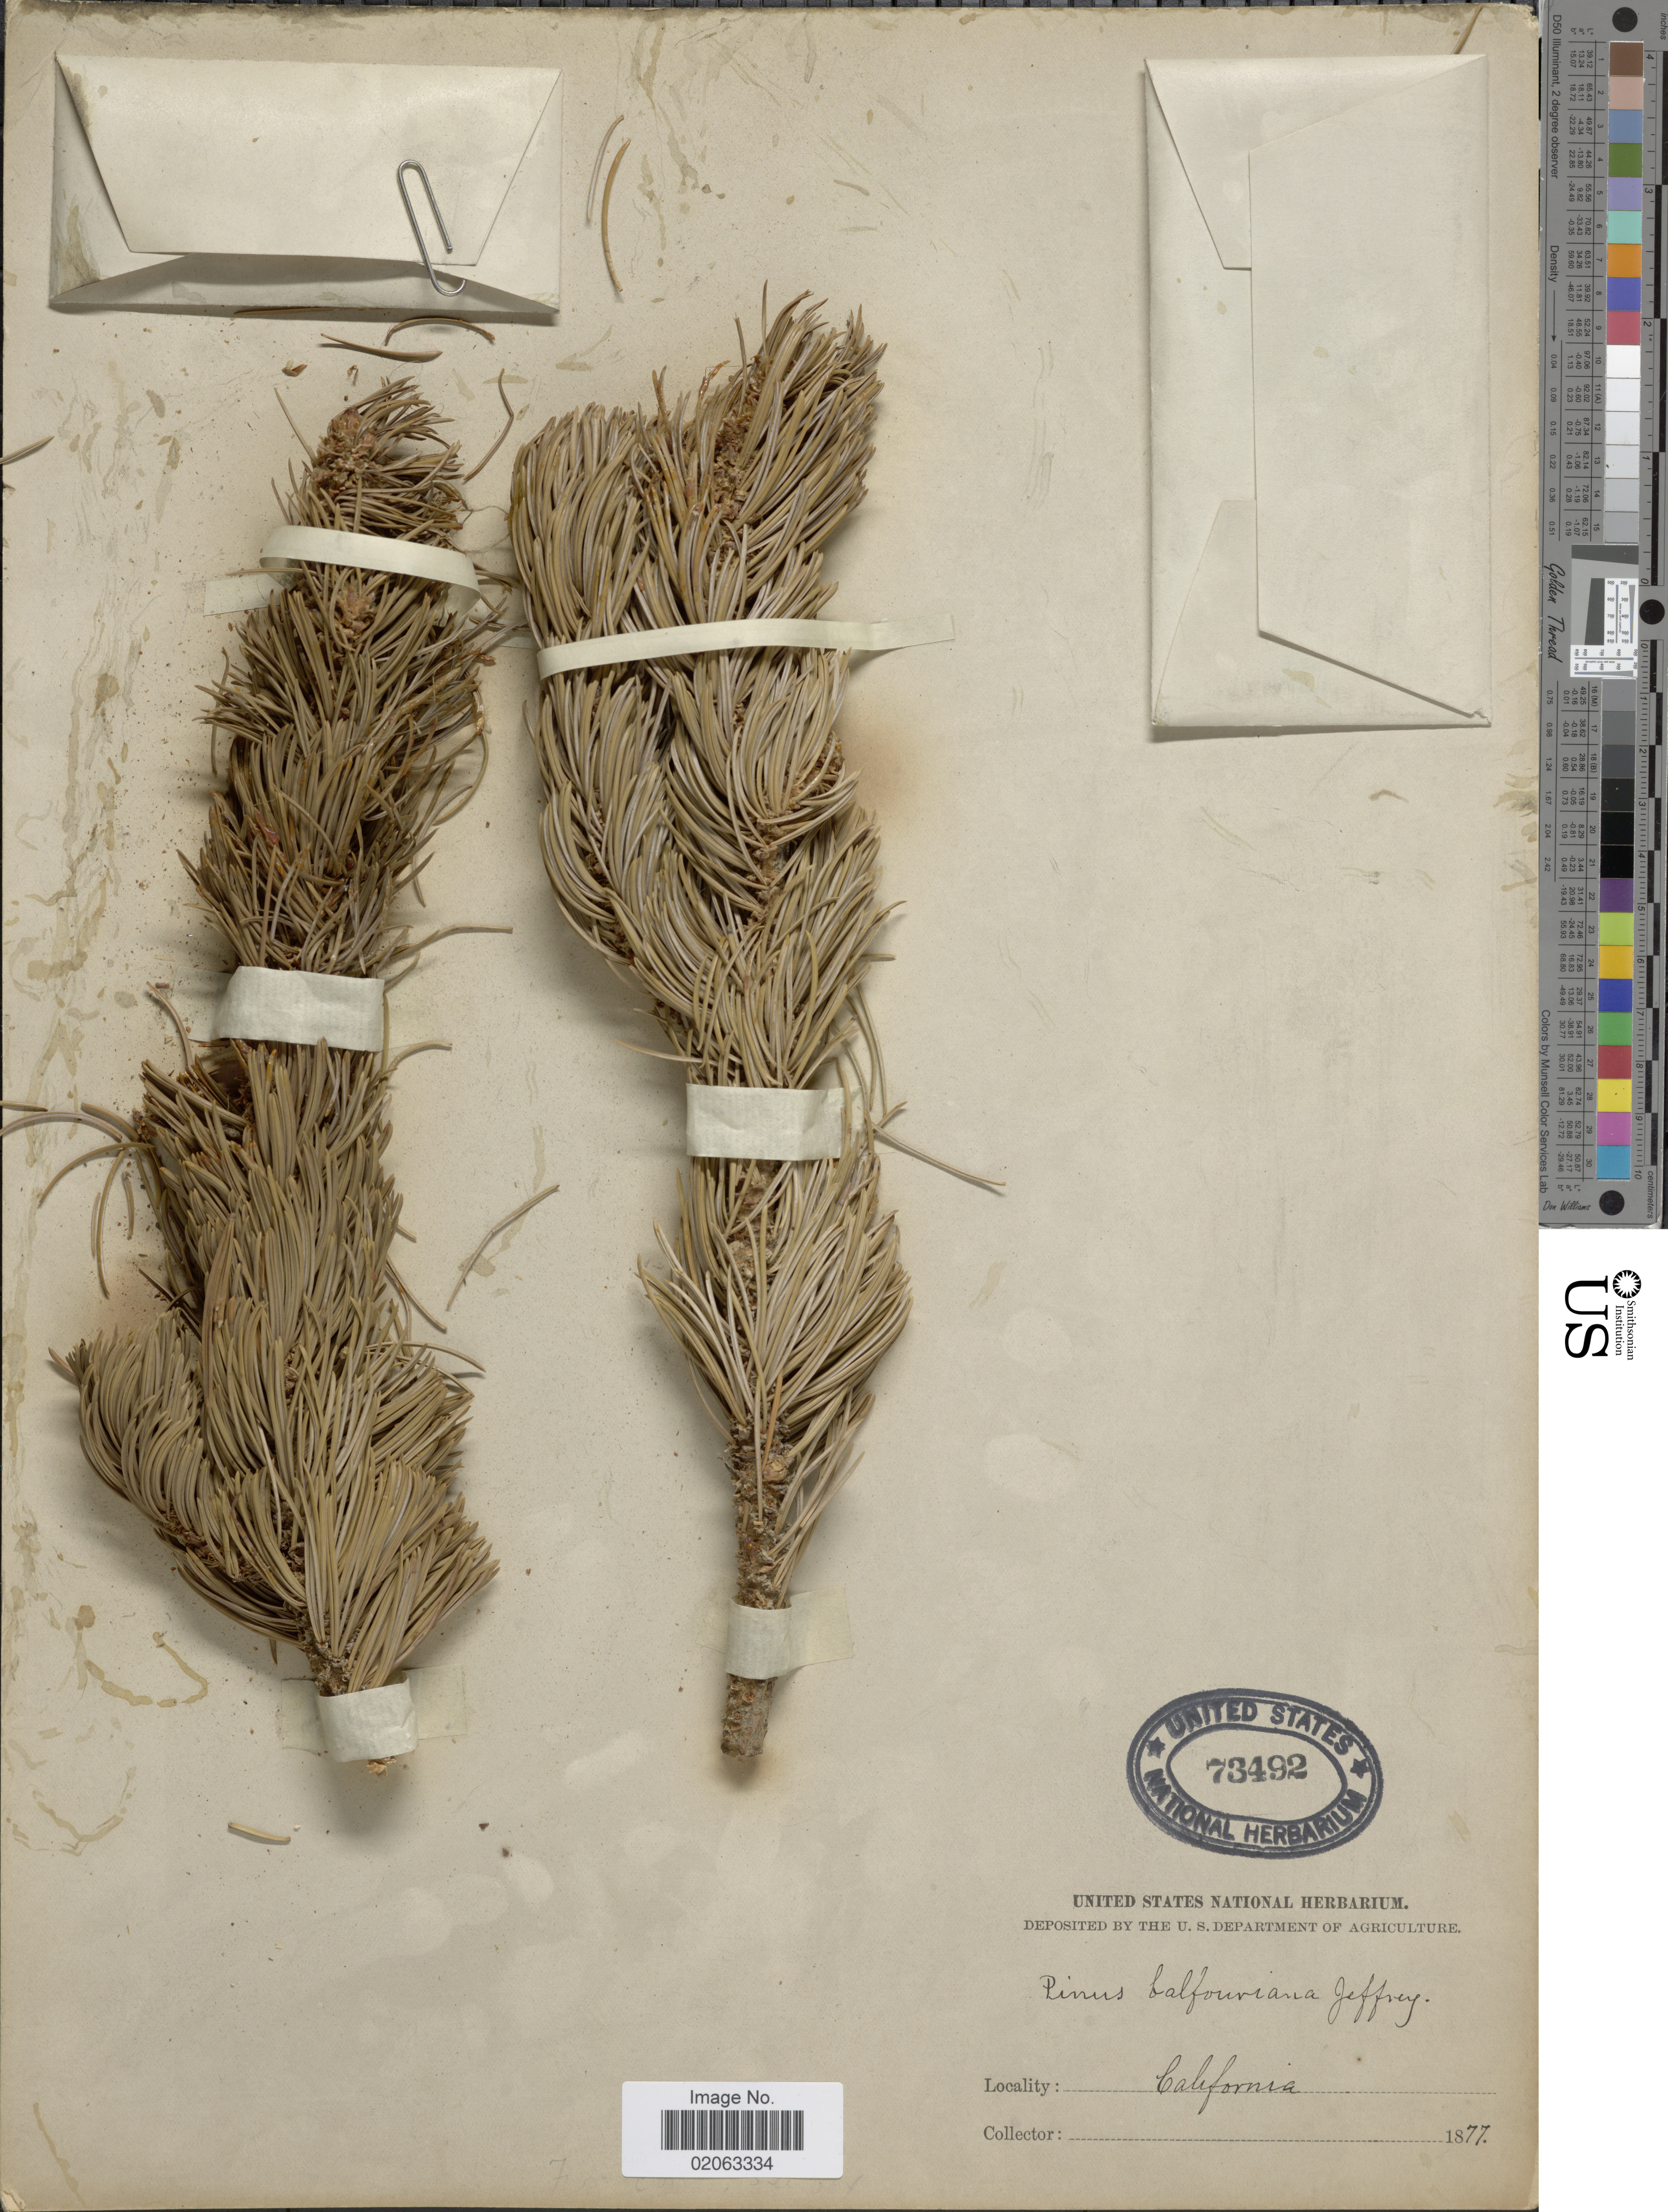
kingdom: Plantae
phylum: Tracheophyta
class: Pinopsida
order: Pinales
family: Pinaceae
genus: Pinus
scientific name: Pinus balfouriana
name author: Balf.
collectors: U.S. Department of Agriculture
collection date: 1877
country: United States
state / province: California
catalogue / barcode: US 73492